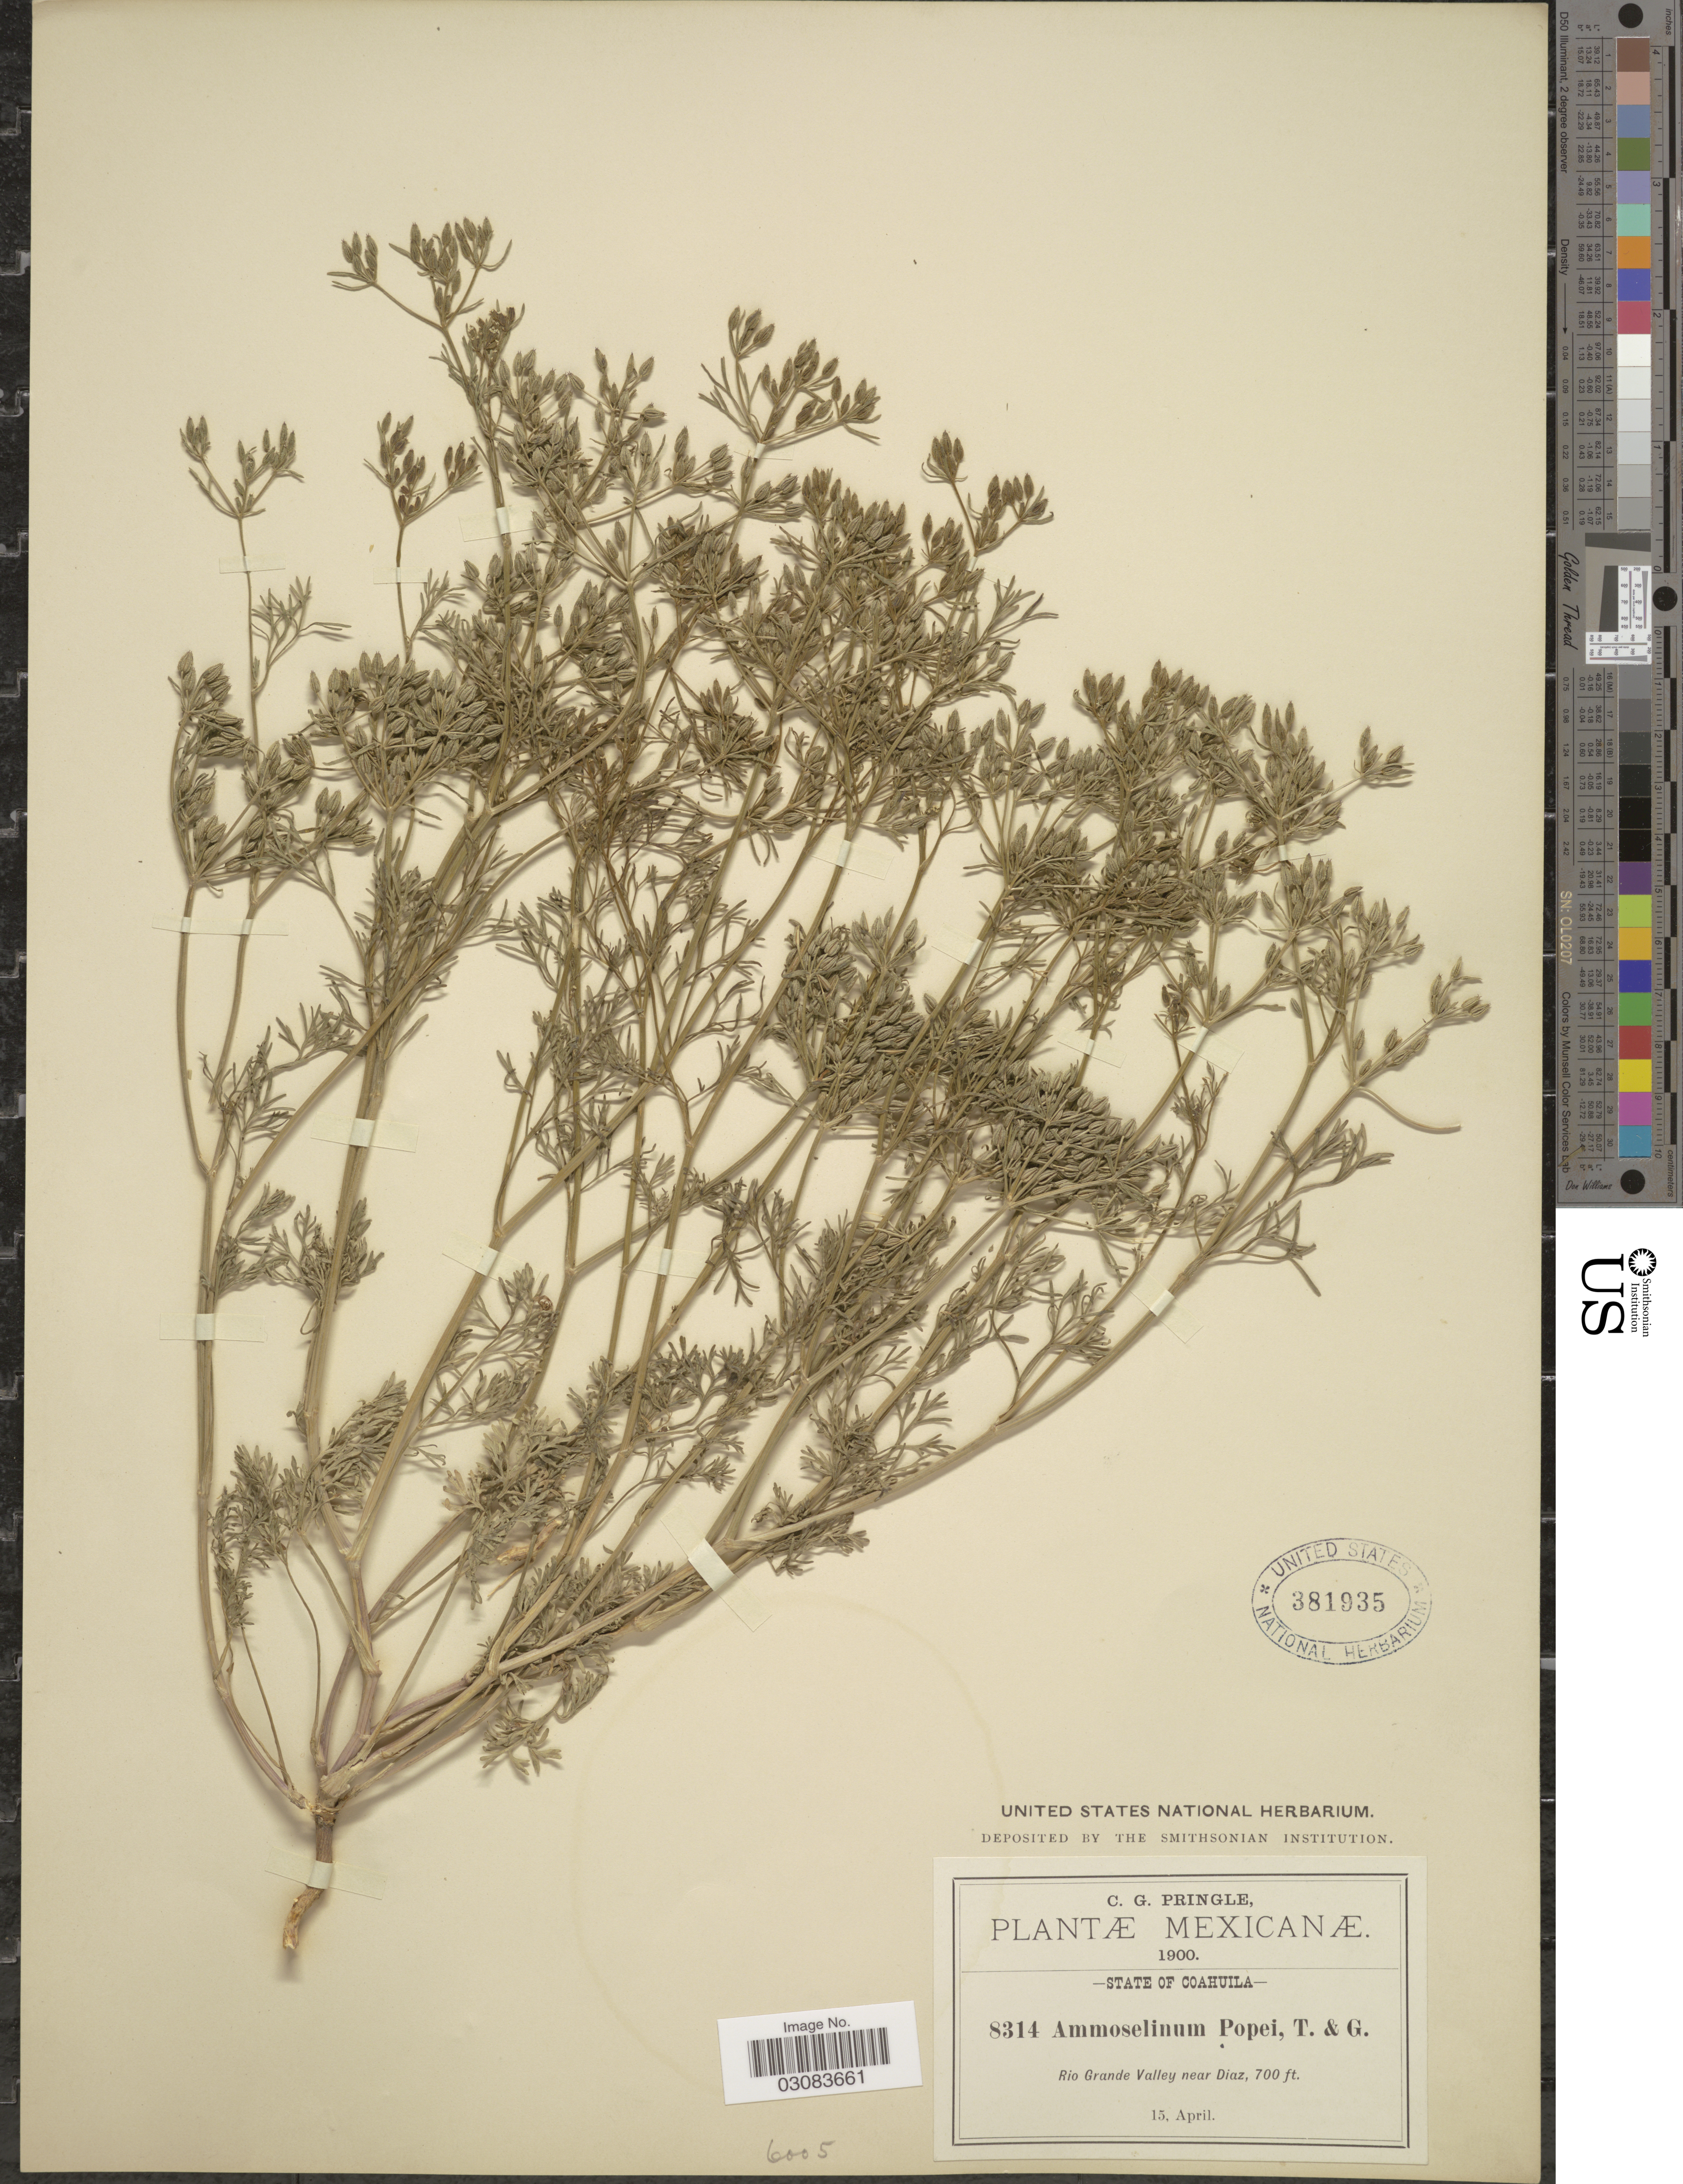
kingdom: Plantae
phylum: Tracheophyta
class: Magnoliopsida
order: Apiales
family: Apiaceae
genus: Ammoselinum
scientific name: Ammoselinum popei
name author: Torr. & A. Gray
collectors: C. G. Pringle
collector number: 8314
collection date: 1900-04-15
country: Mexico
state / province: Coahuila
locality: Rio Grande Valley near Diaz.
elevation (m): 213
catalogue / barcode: US 381935